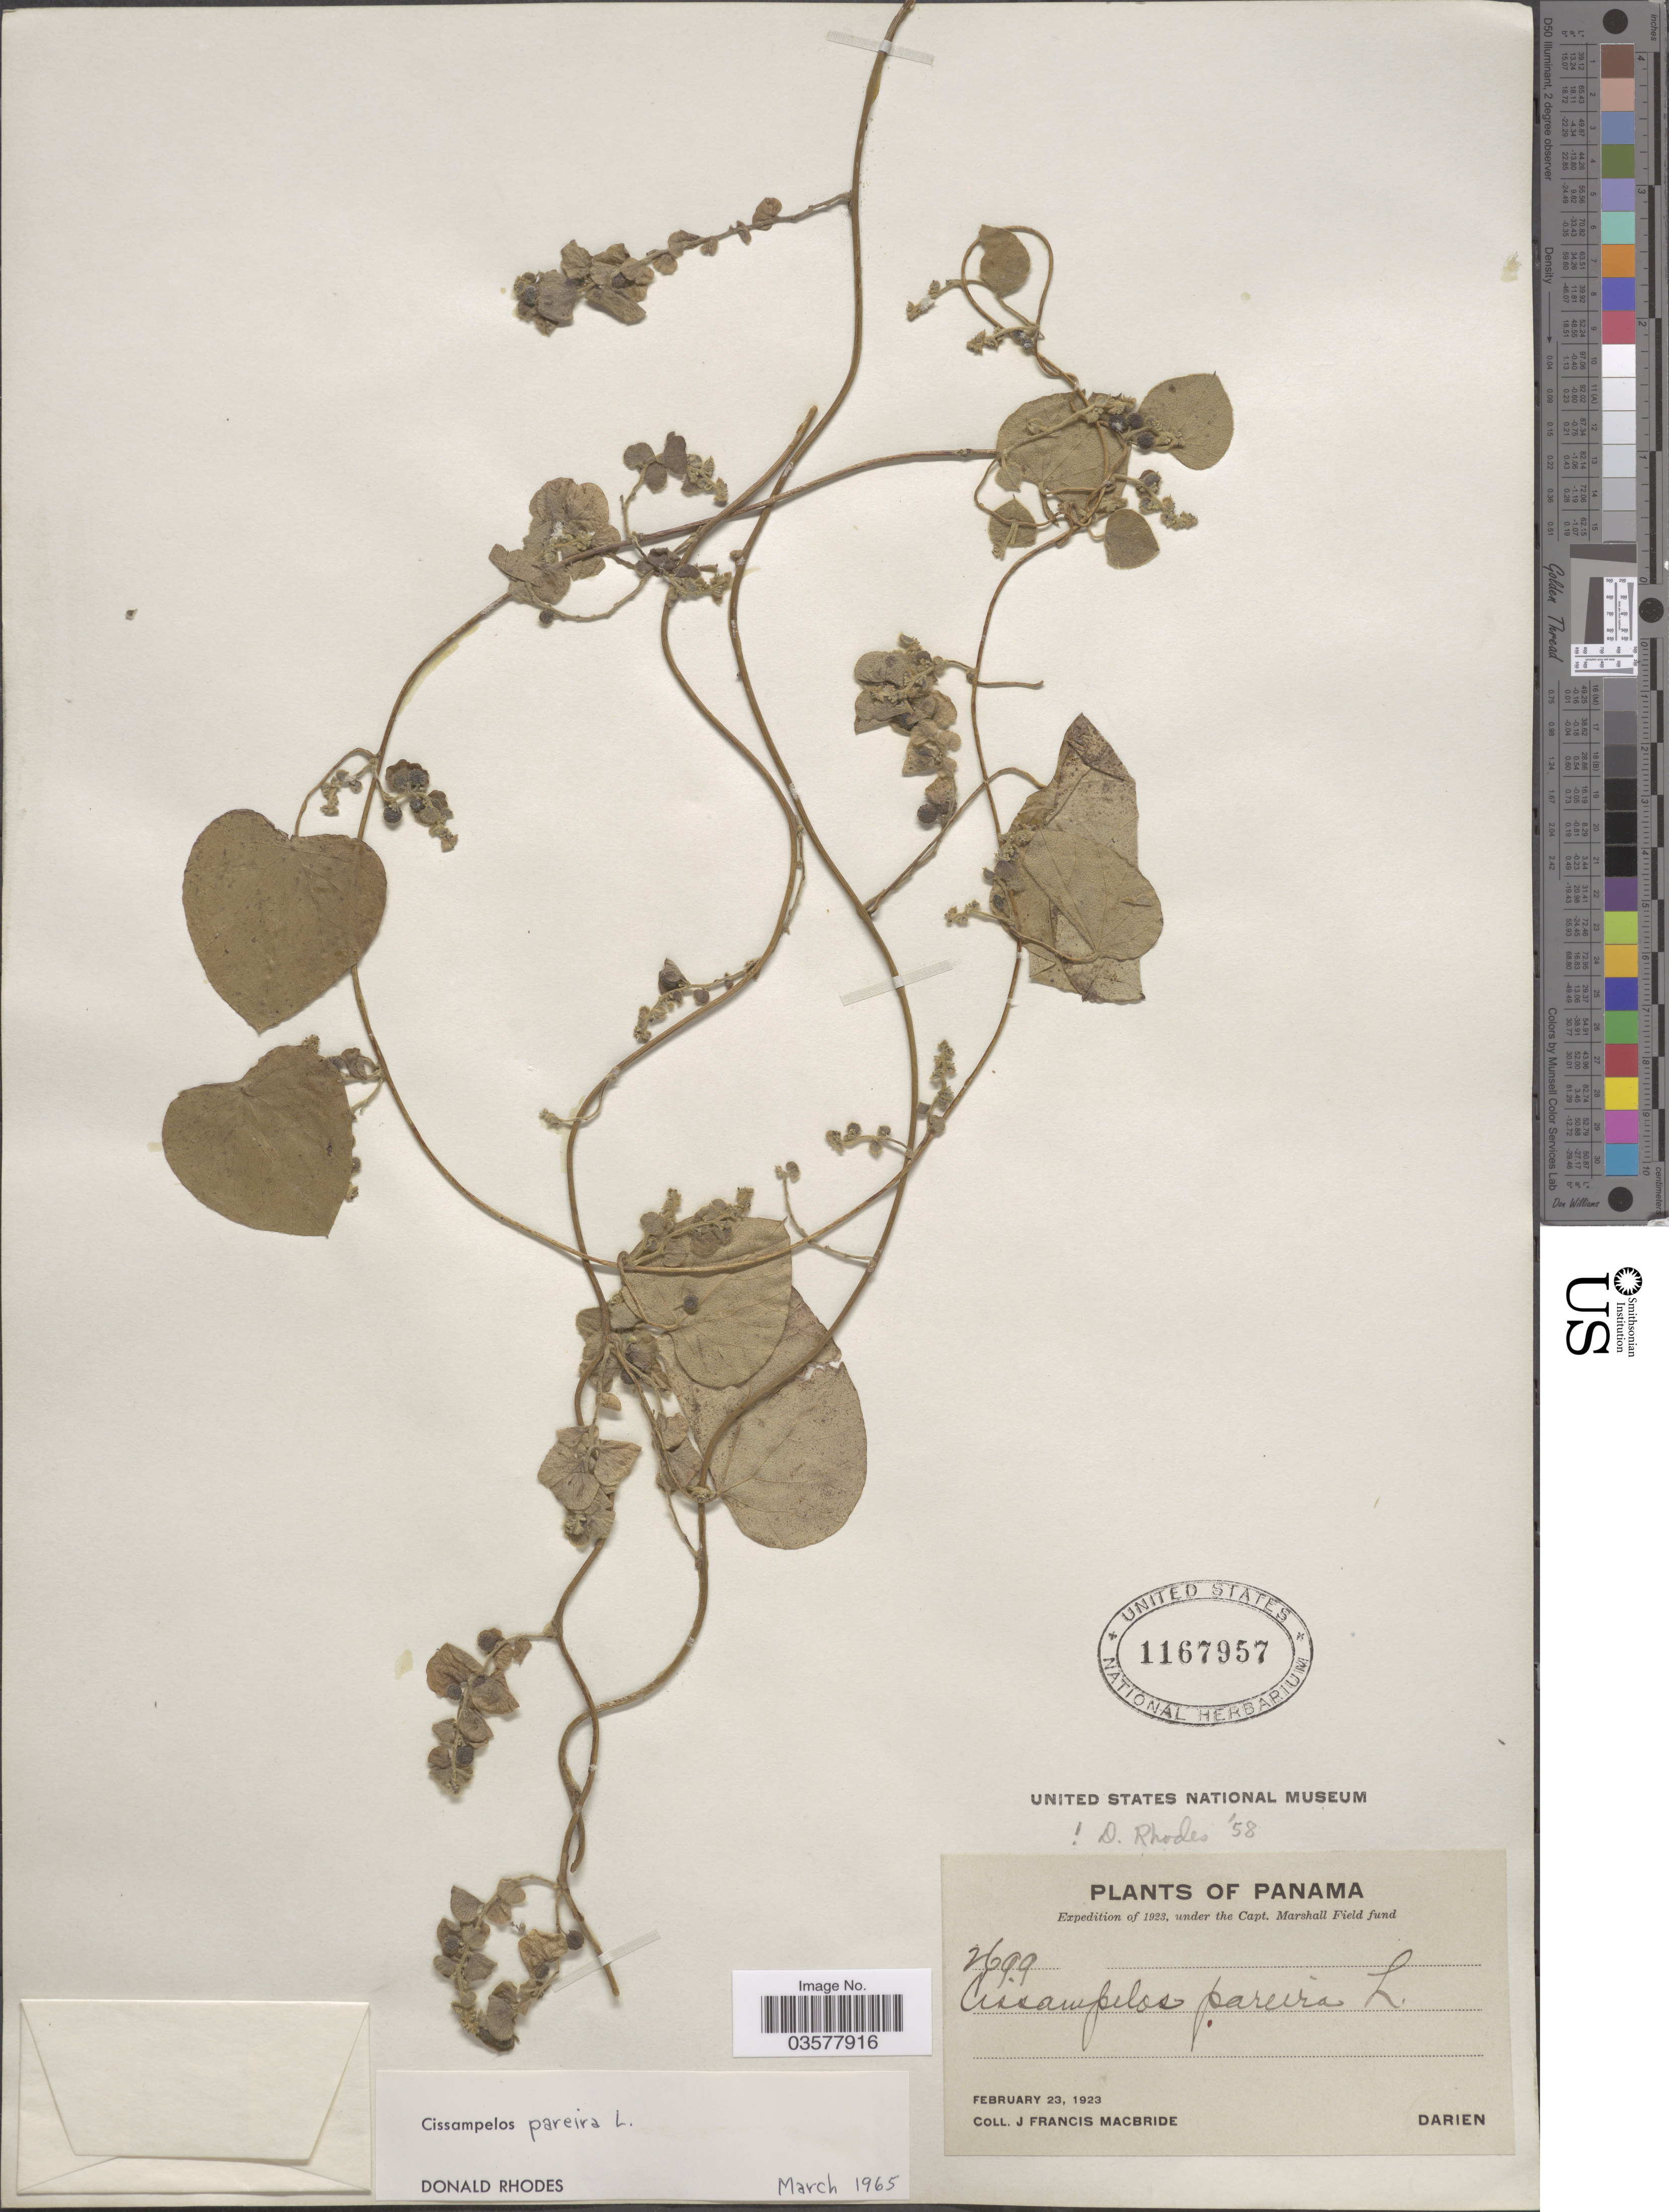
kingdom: Plantae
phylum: Tracheophyta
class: Magnoliopsida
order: Ranunculales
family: Menispermaceae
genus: Cissampelos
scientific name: Cissampelos pareira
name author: L.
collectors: J. F. Macbride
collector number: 2699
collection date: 1923-02-23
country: Panama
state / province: Darien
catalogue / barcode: US 1167957